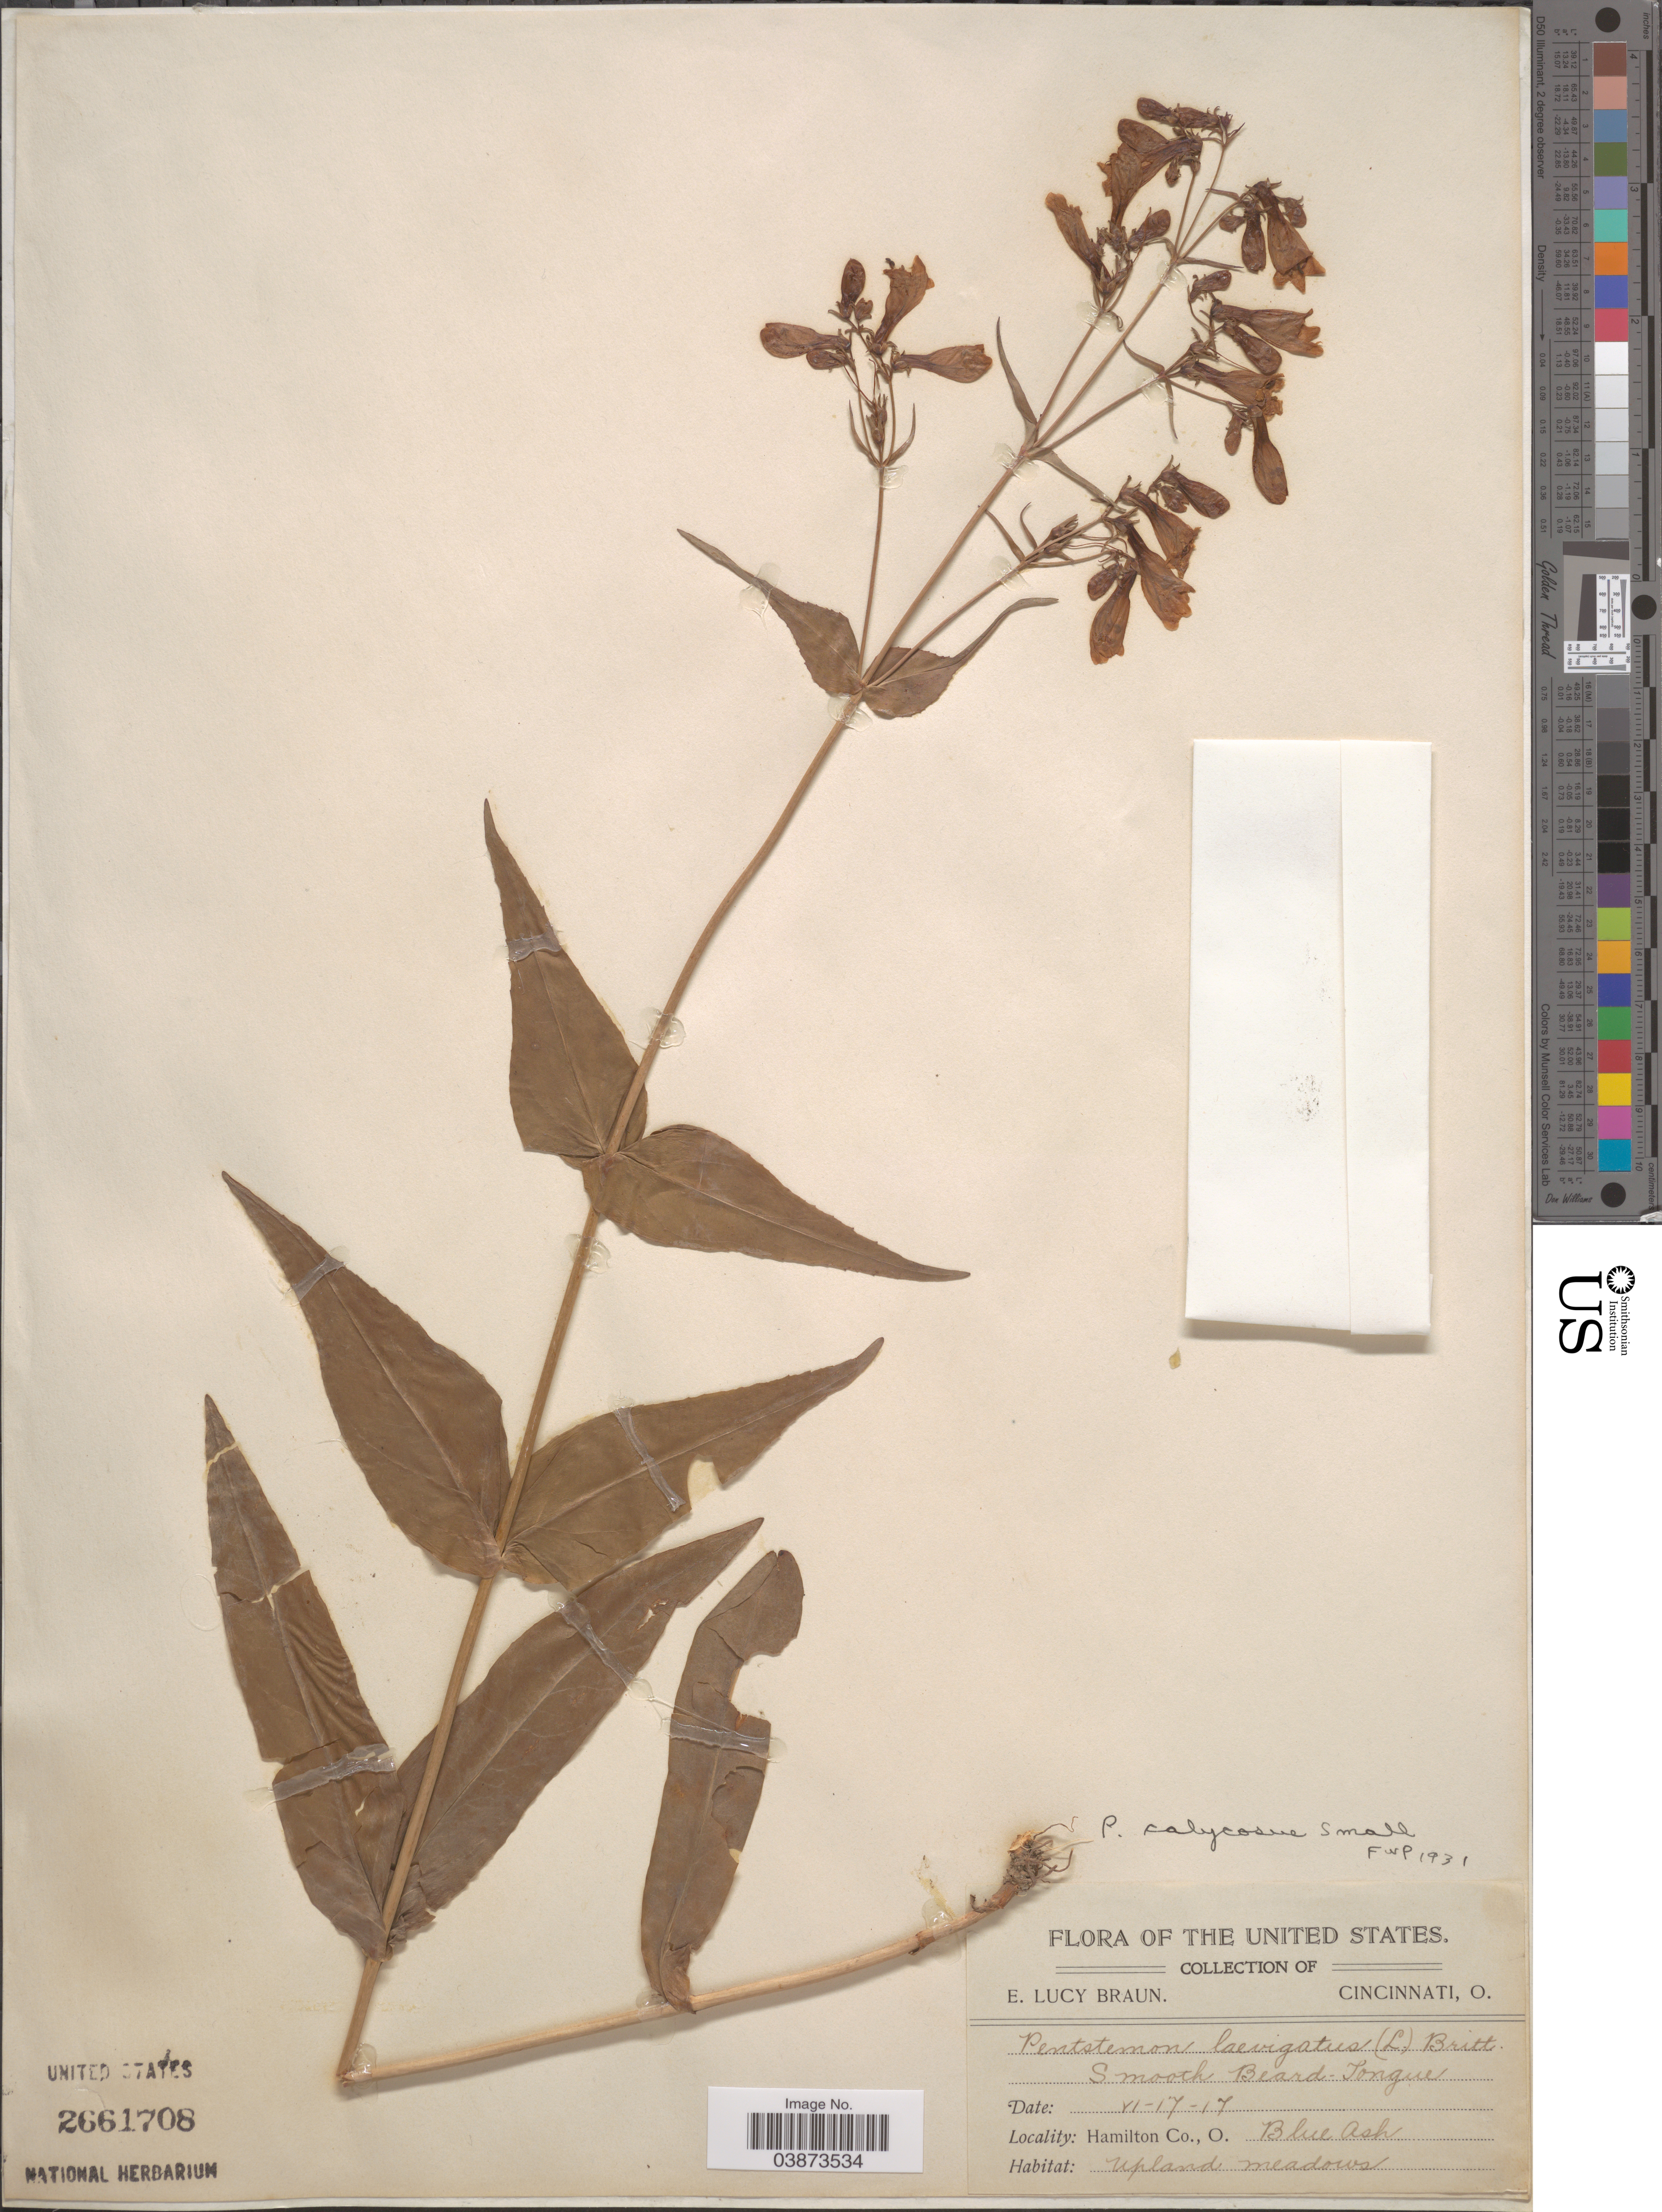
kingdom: Plantae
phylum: Tracheophyta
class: Magnoliopsida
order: Lamiales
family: Plantaginaceae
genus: Penstemon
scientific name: Penstemon calycosus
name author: Small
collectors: E. L. Braun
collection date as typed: Transcribed d/m/y: 17/6/17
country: United States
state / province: Ohio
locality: Hamilton Co. Blue Ash.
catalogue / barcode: US 2661708